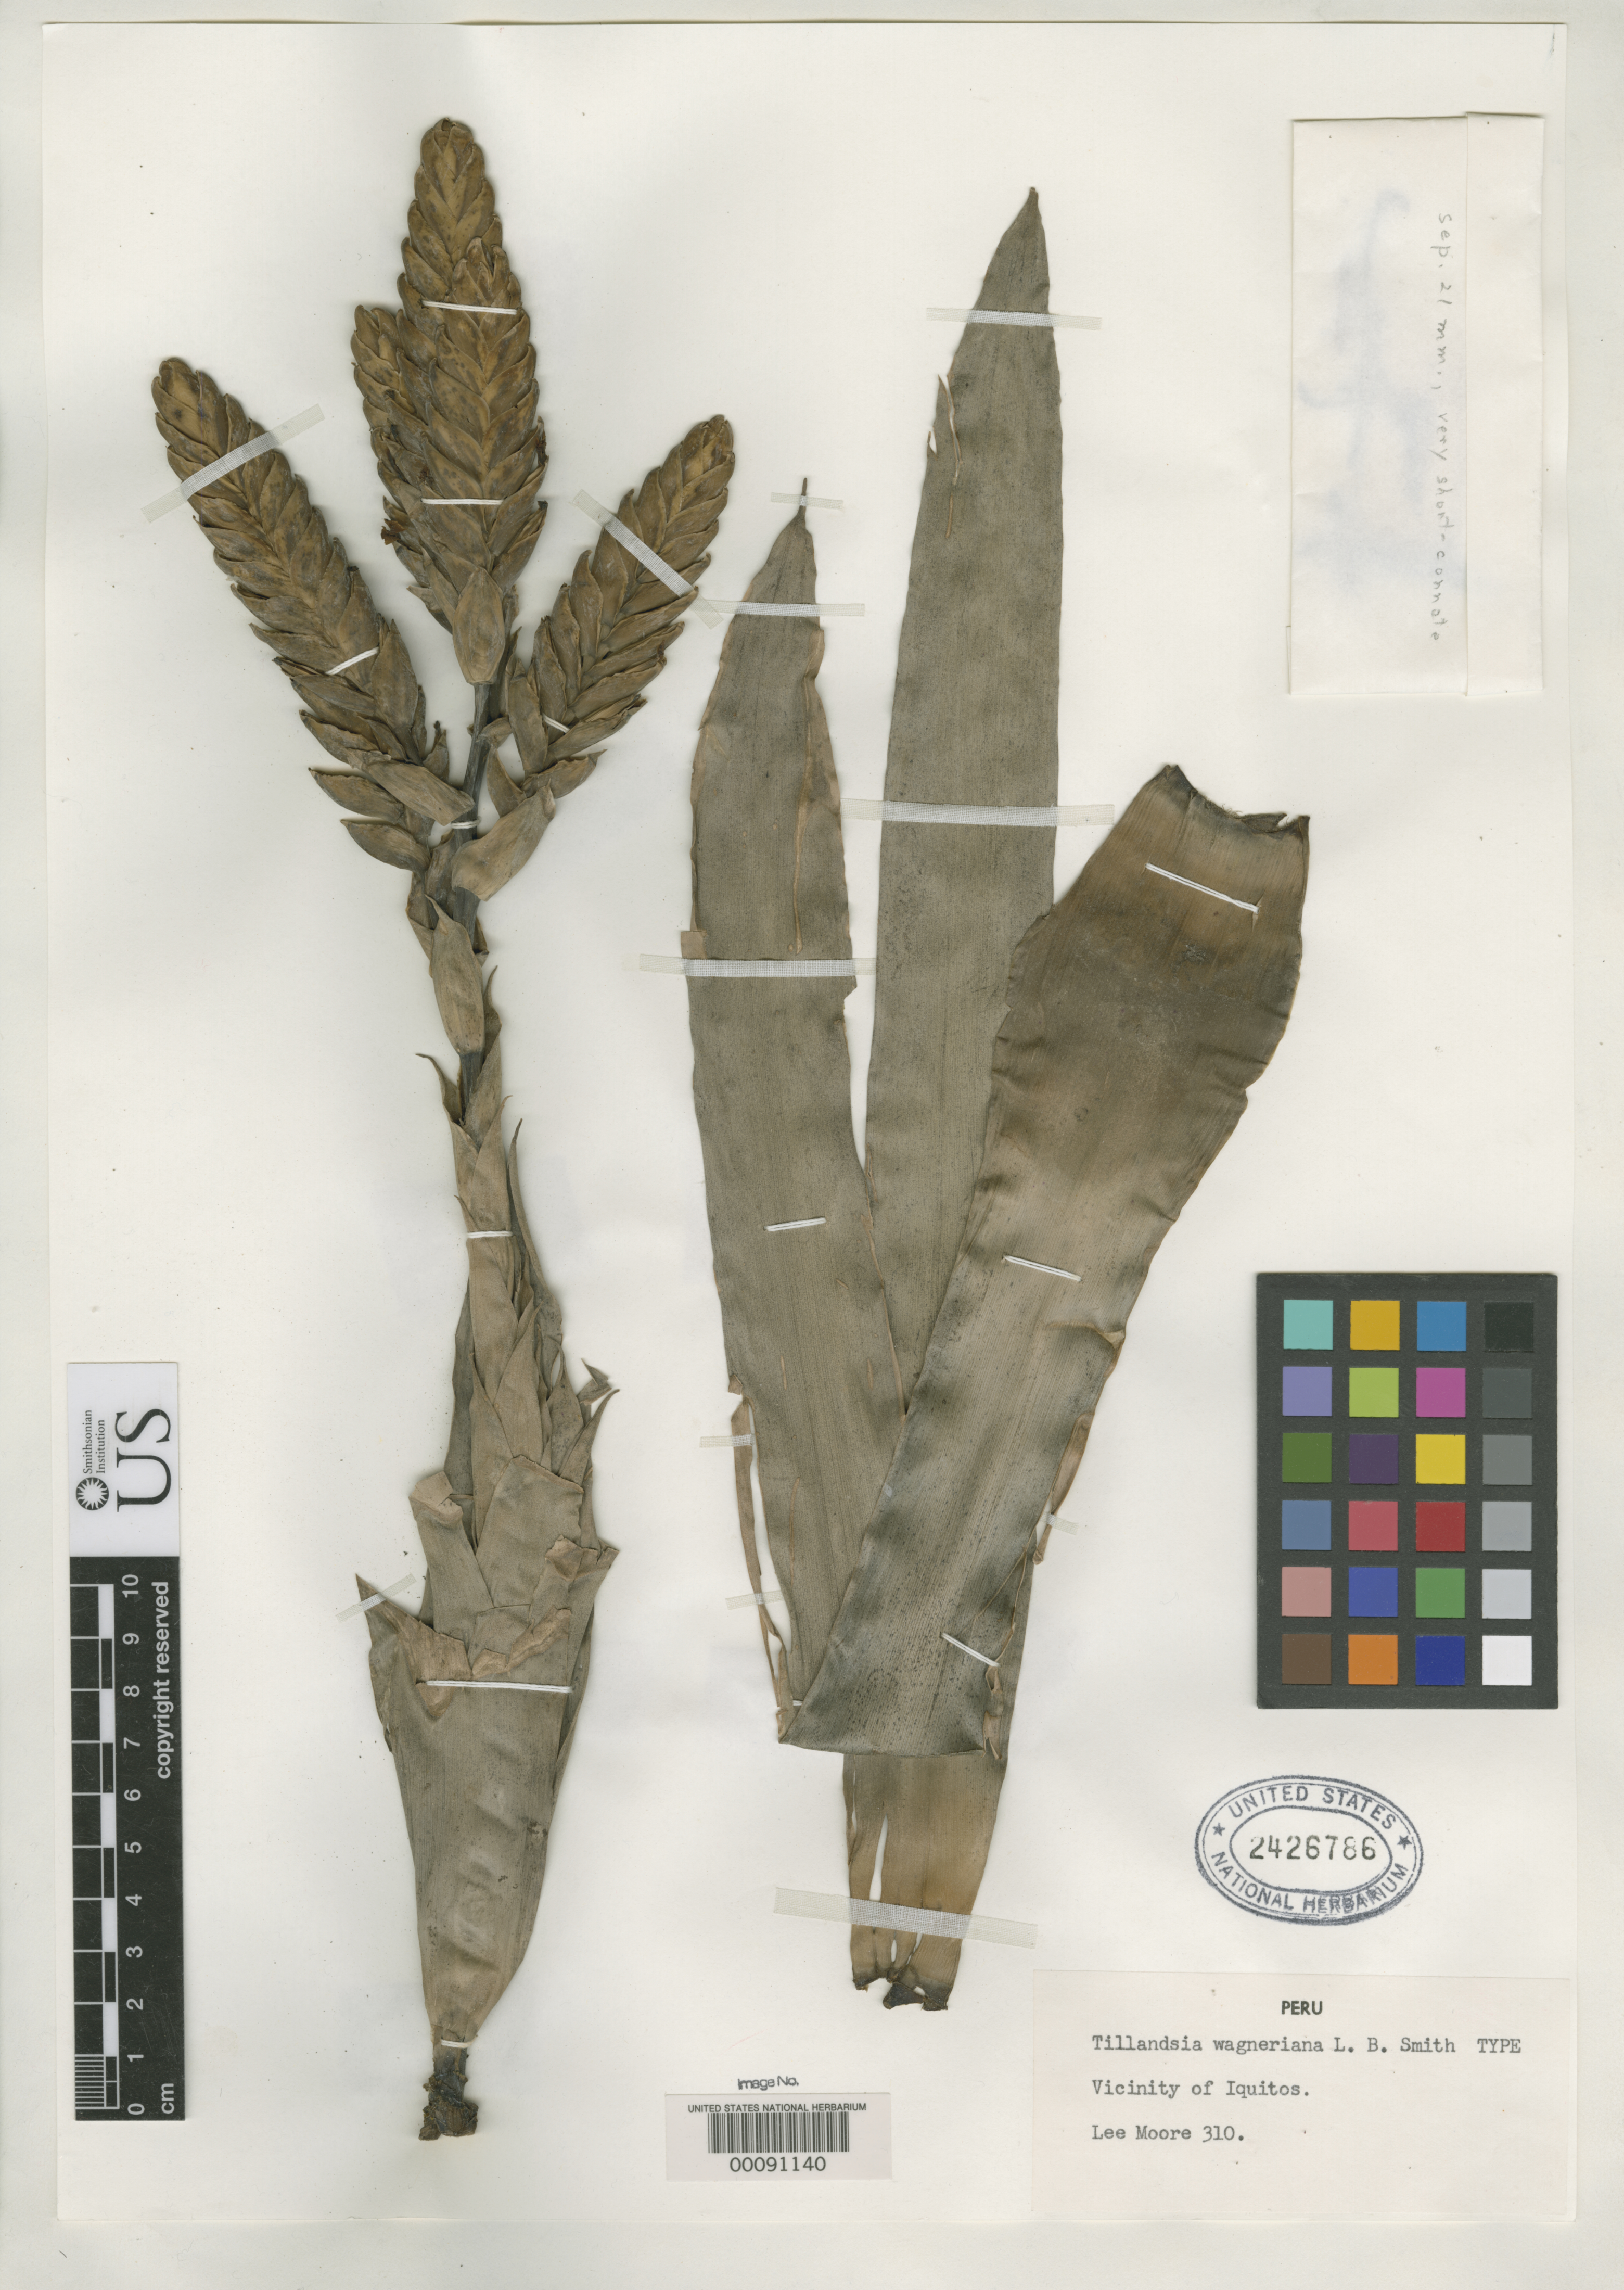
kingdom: Plantae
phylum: Tracheophyta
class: Liliopsida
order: Poales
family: Bromeliaceae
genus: Tillandsia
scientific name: Tillandsia wagneriana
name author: L.B. Sm.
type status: Holotype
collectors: L. Moore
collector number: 310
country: Peru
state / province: Loreto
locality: Vicinity of Iquitos.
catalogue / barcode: US 2426786